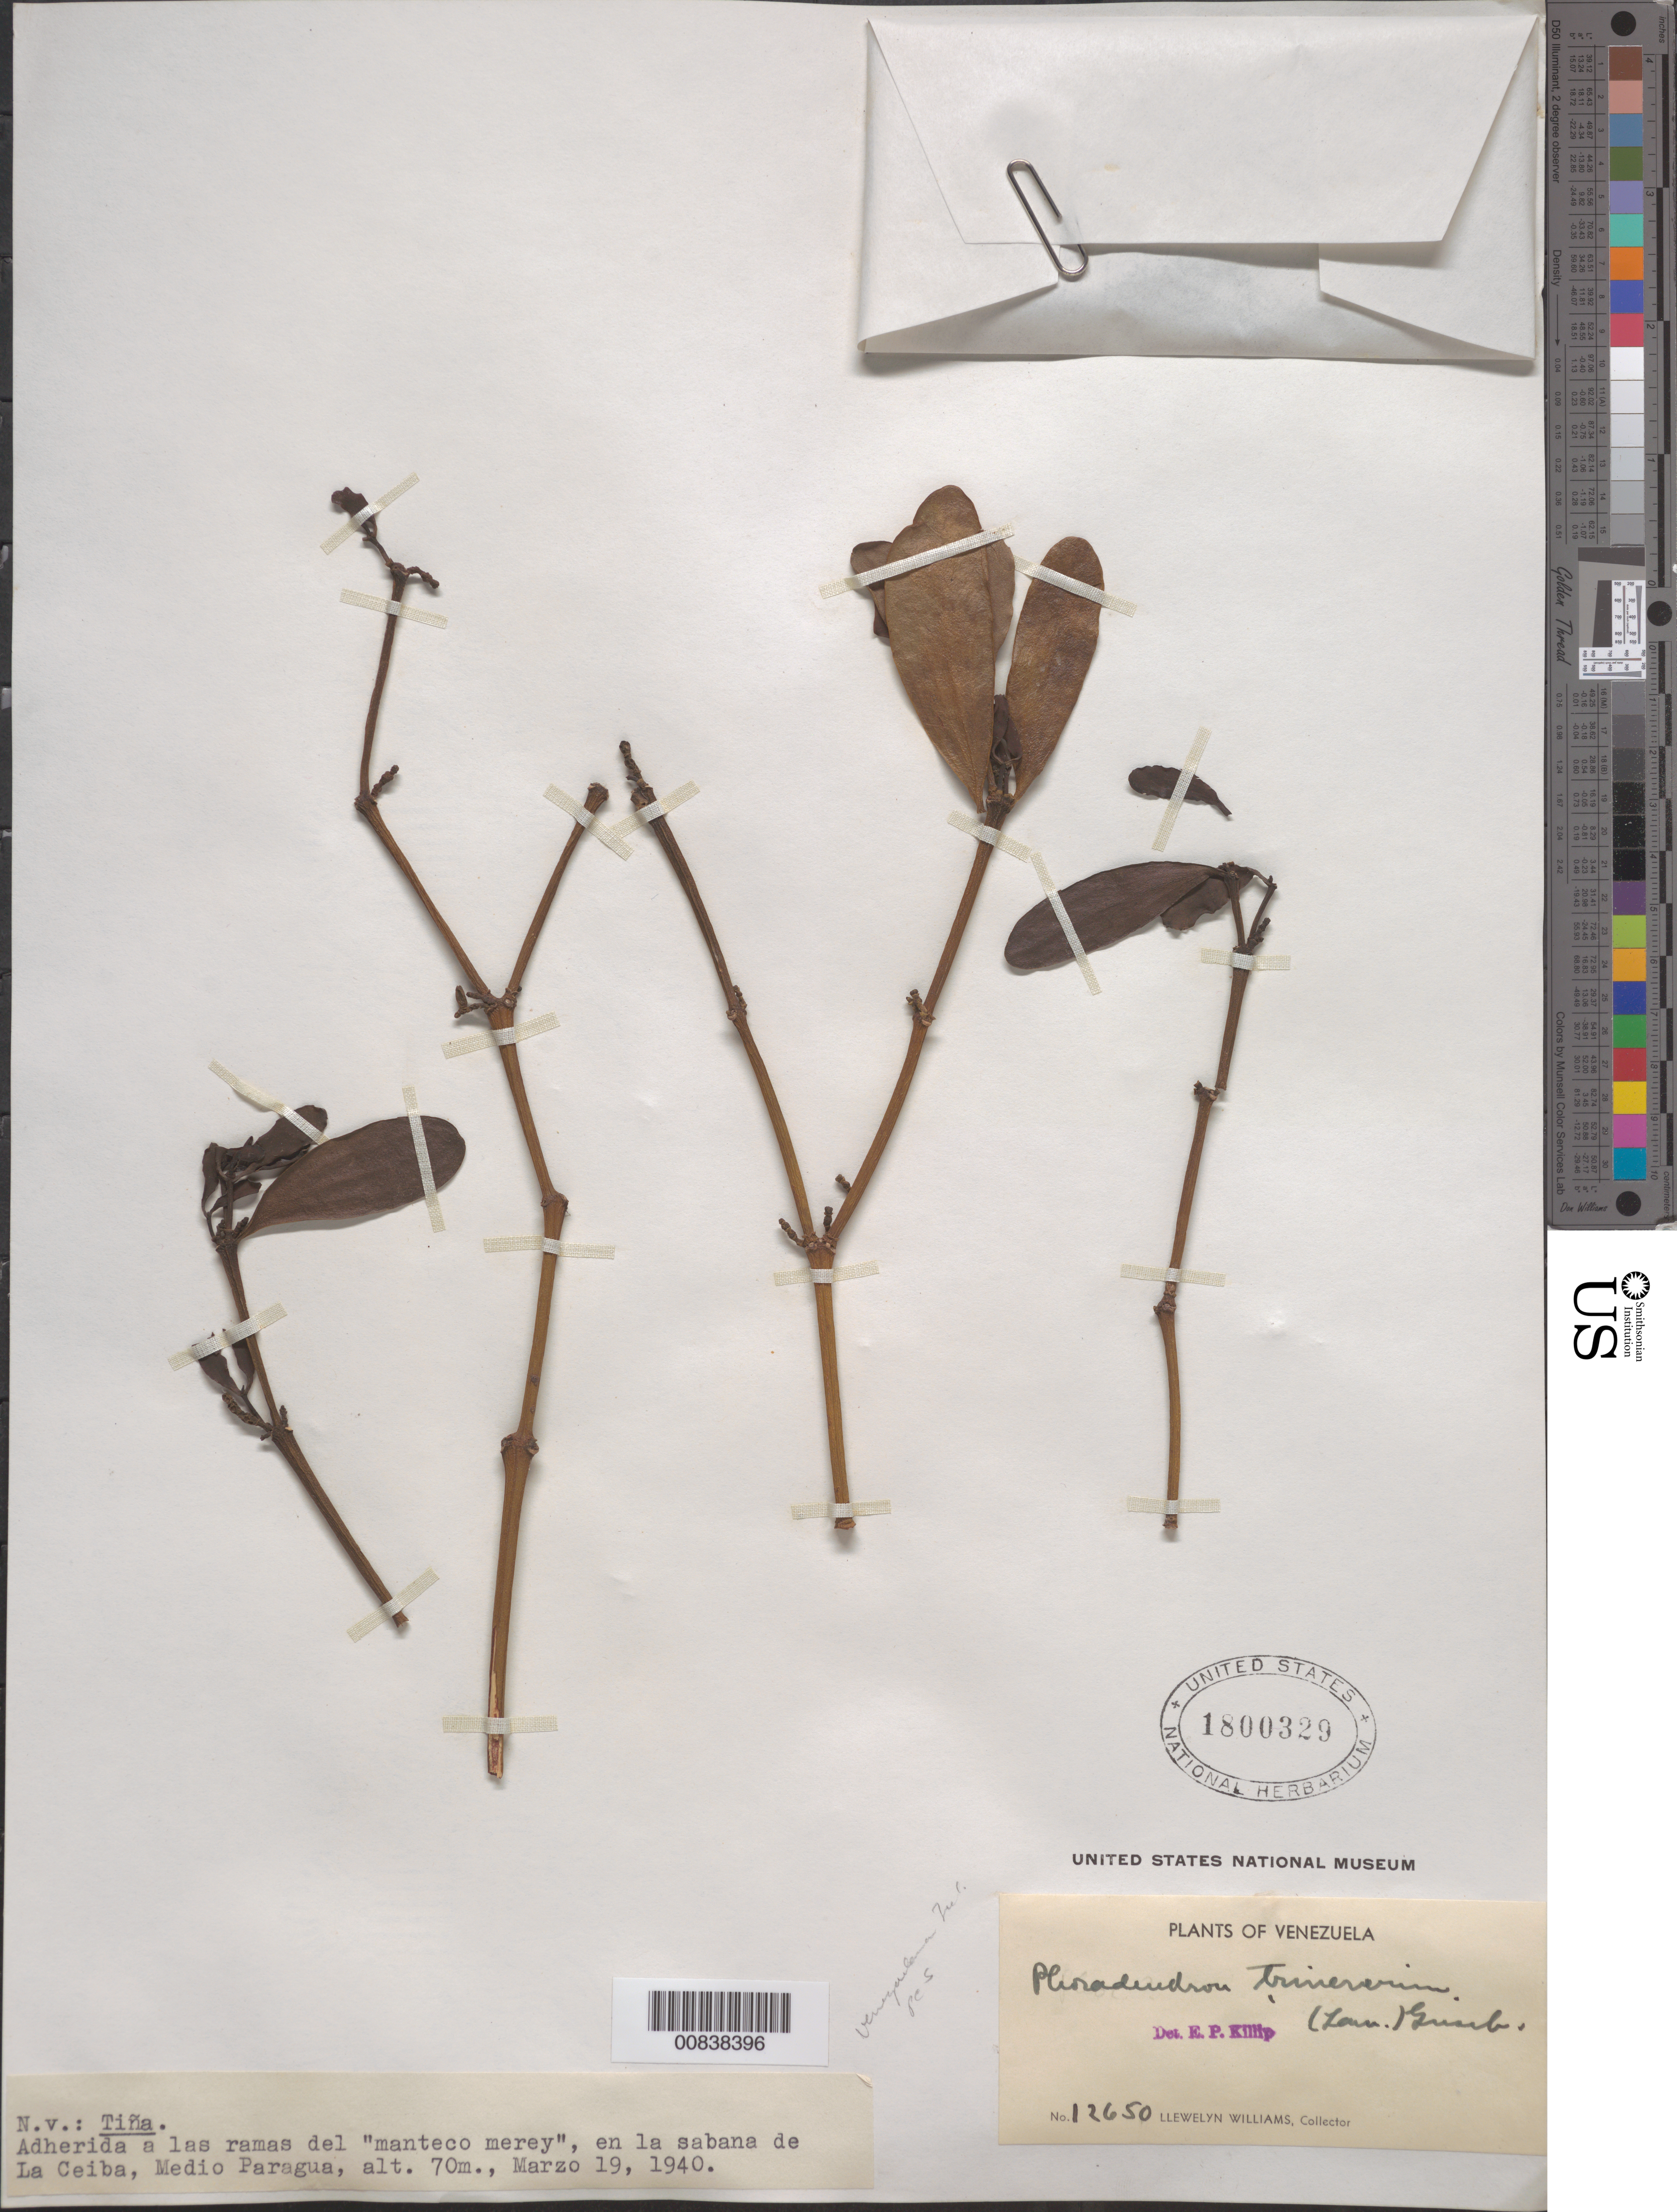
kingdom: Plantae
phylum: Tracheophyta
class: Magnoliopsida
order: Santalales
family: Viscaceae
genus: Phoradendron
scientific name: Phoradendron trinervium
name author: (Lam.) Griseb.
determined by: Killip, Ellsworth P.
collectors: Ll. Williams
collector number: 12650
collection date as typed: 19-Mar-40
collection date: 1940-03-19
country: Venezuela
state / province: Bolívar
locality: La Ceiba, Medio Paragua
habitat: Adherida a las ramas del "manteco merey", en la sabana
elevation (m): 70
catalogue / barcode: US 1800329